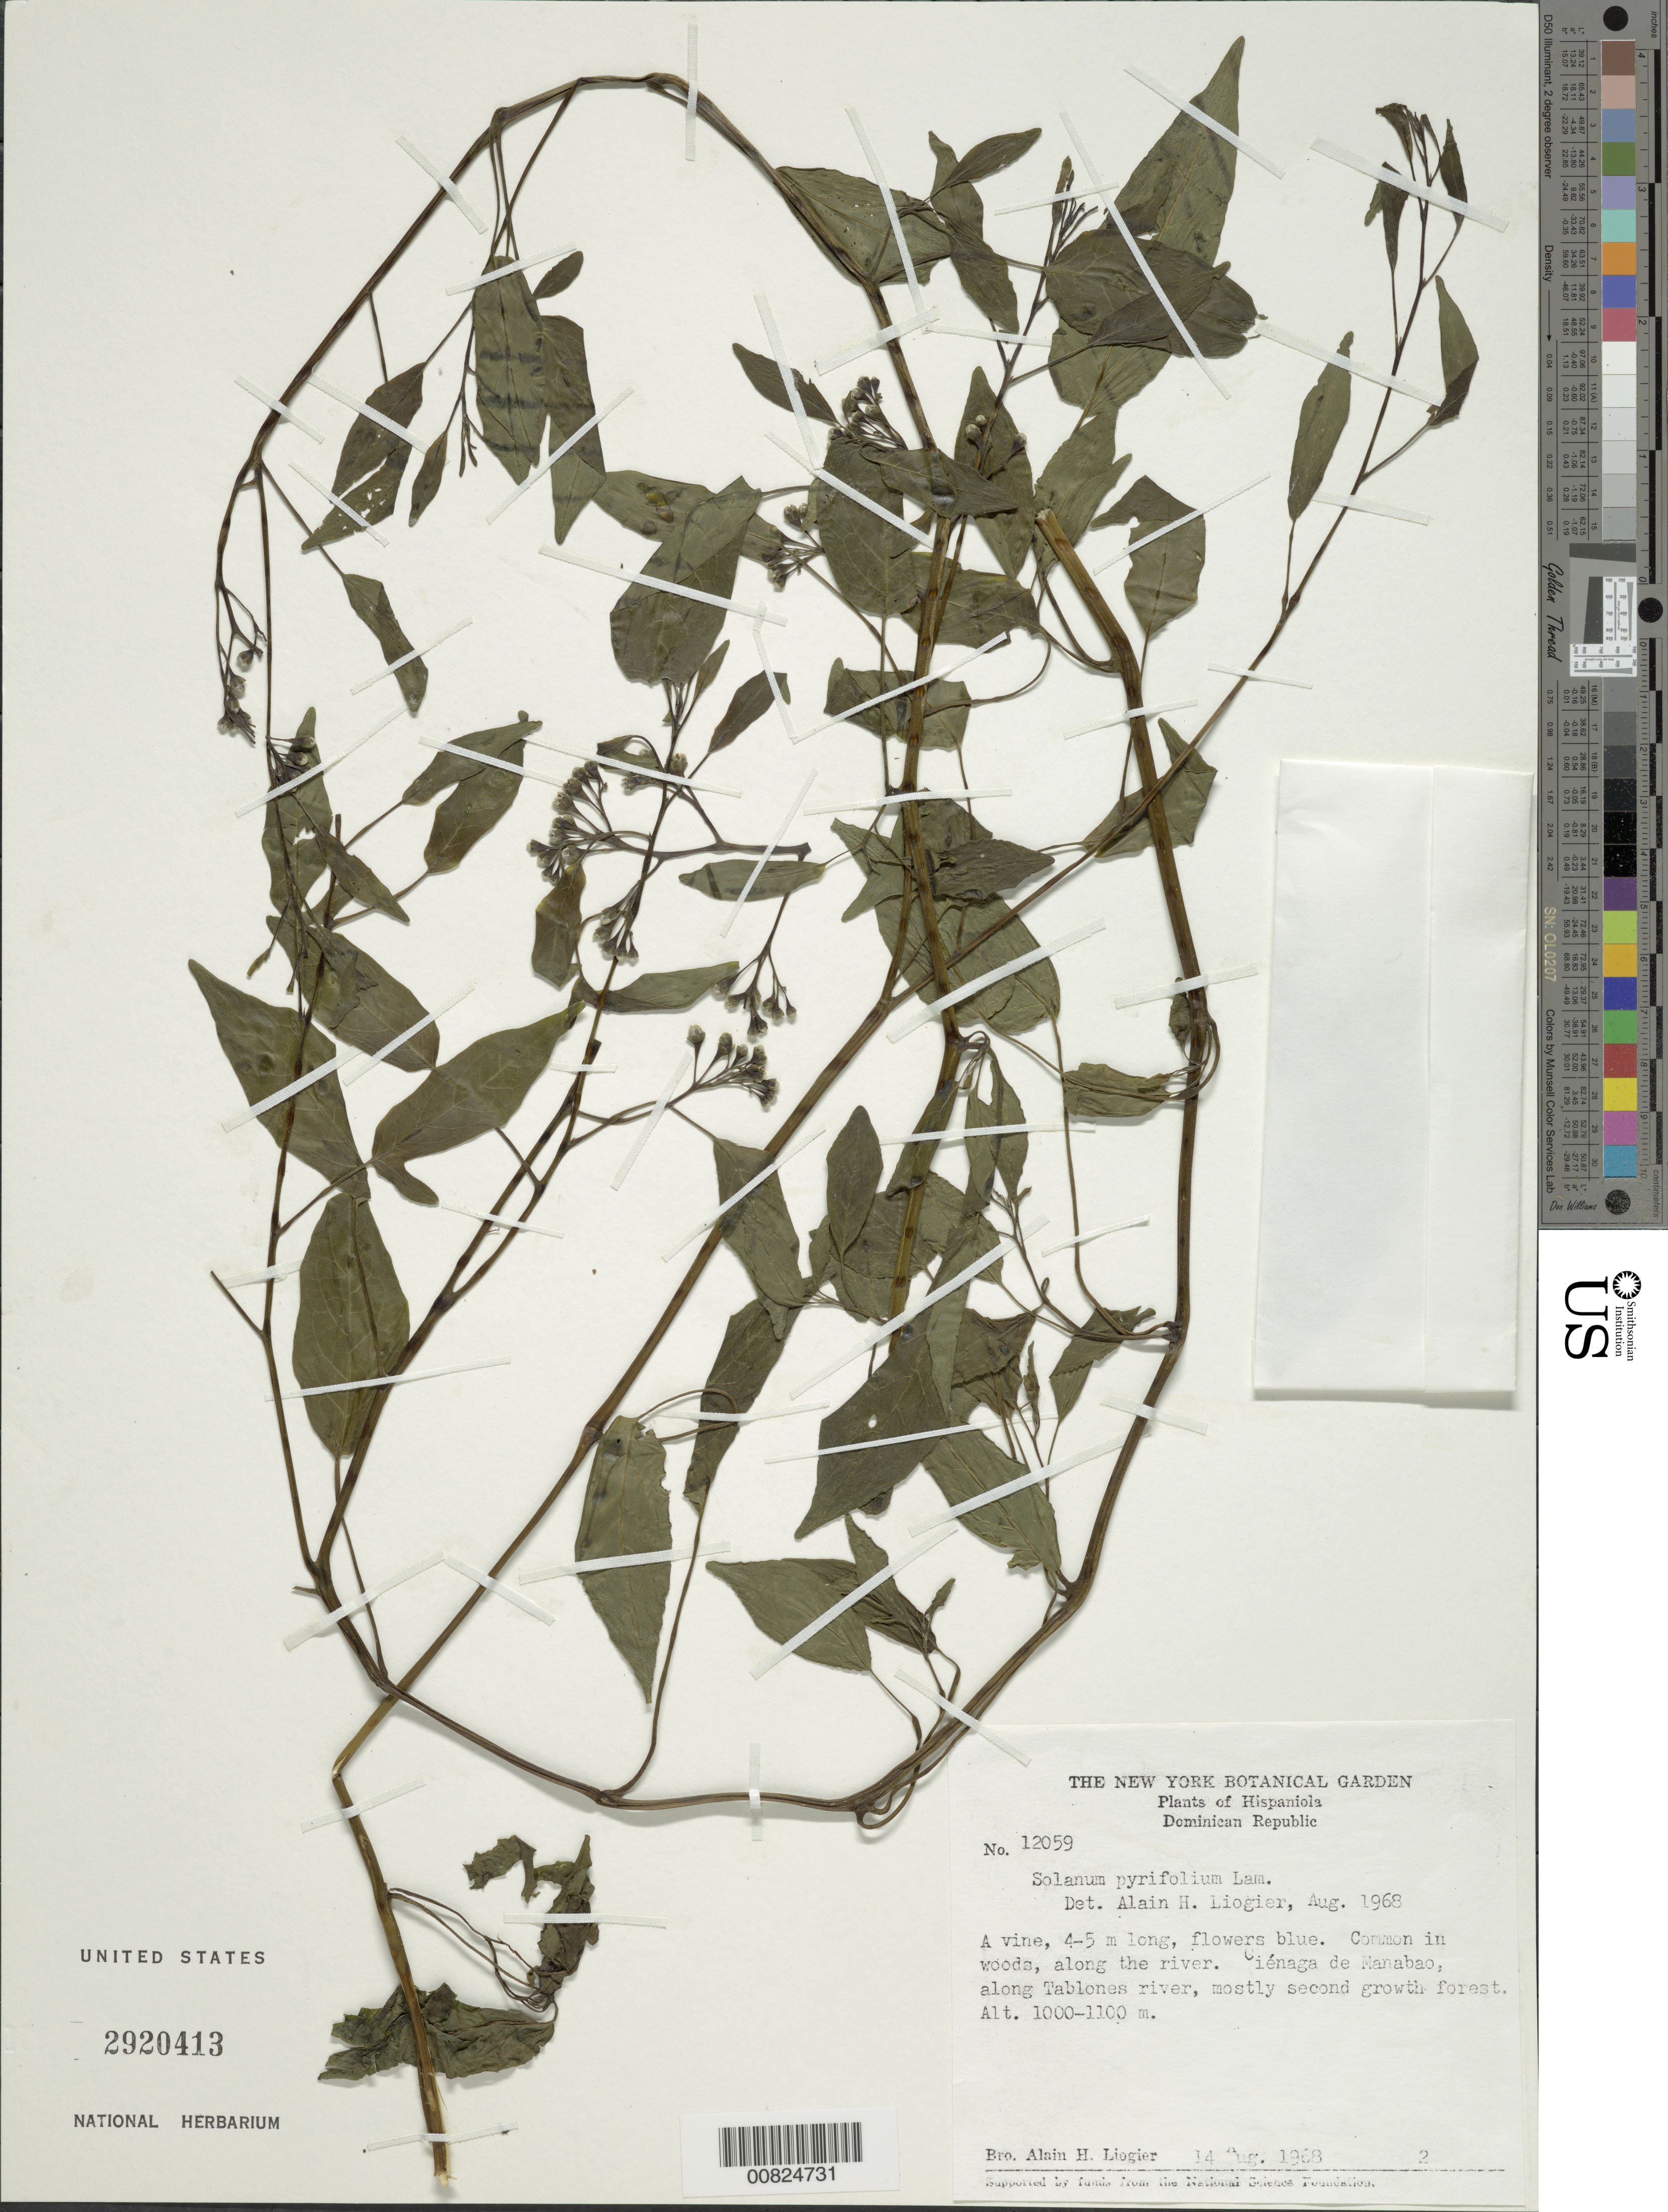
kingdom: Plantae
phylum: Tracheophyta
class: Magnoliopsida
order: Solanales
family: Solanaceae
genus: Solanum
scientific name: Solanum pyrifolium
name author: Lam.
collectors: A. H. Liogier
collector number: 12059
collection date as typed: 14 Aug 1968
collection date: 1968-08-14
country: Dominican Republic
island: Hispaniola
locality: Ciénaga de Manabao, along Tablones river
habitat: In woods along river in mostly second growth forest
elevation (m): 1000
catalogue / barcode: US 2920413